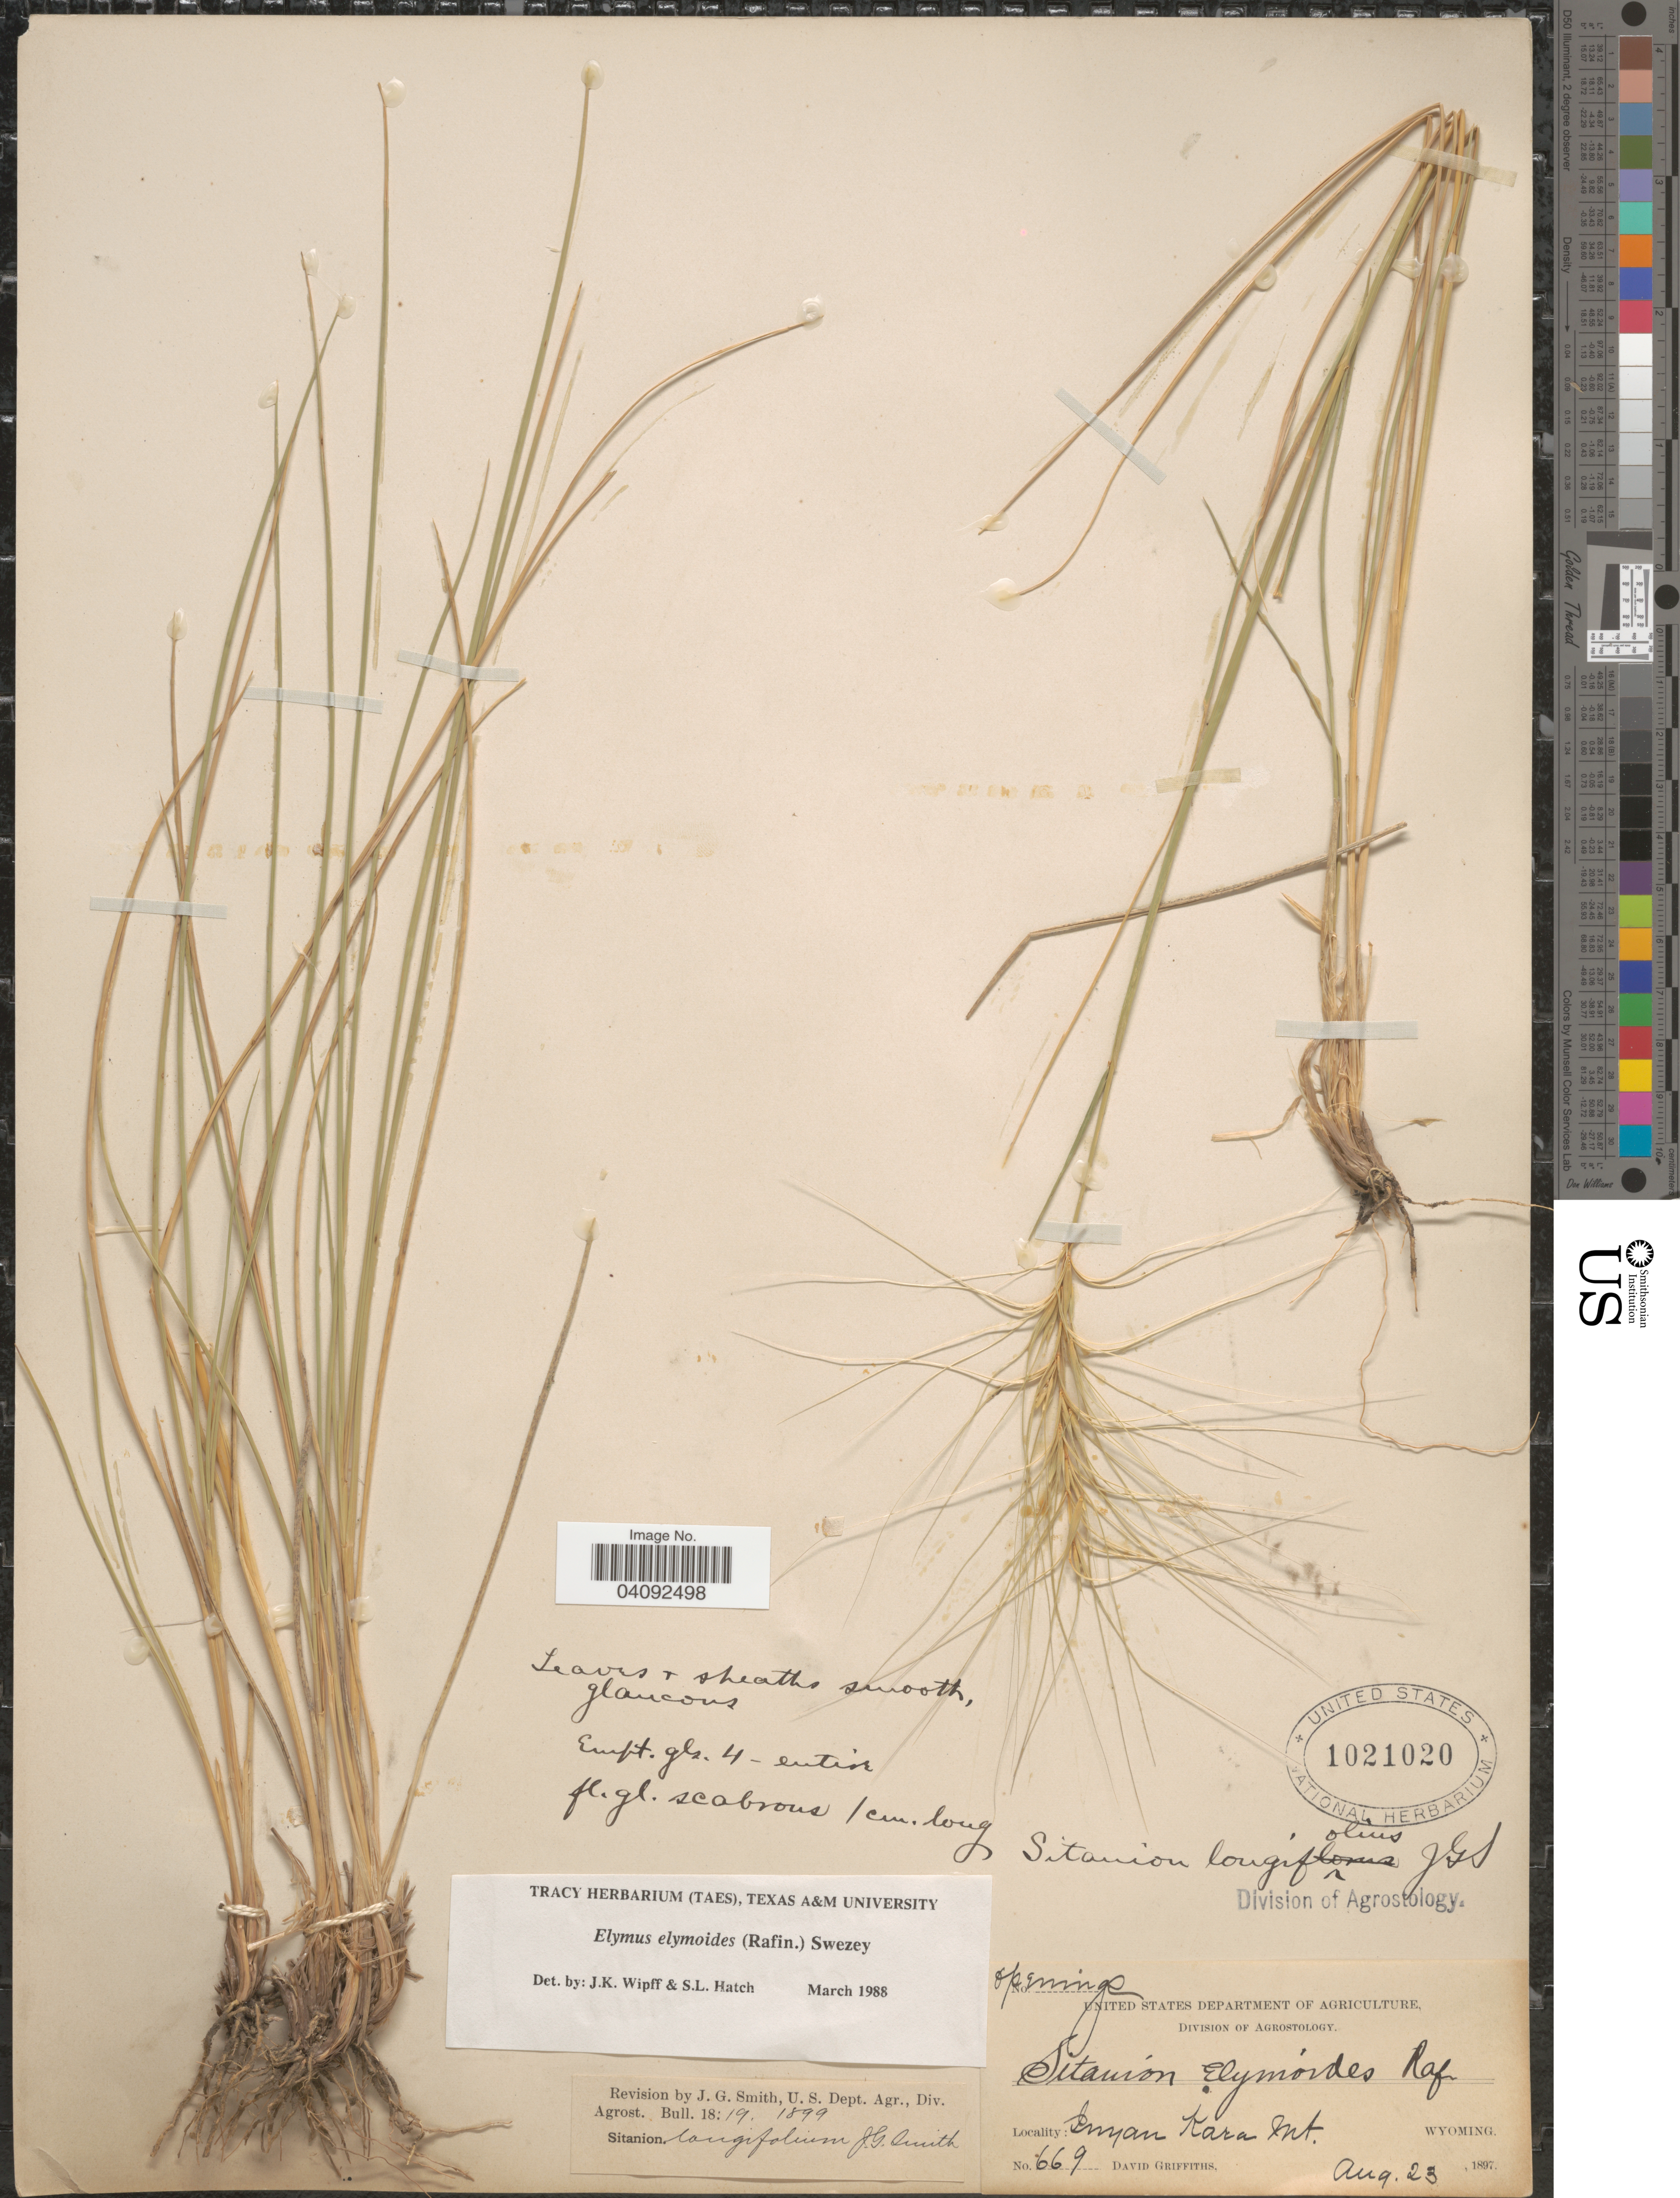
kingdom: Plantae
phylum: Tracheophyta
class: Liliopsida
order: Poales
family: Poaceae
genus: Elymus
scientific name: Elymus elymoides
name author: (Raf.) Swezey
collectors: D. Griffiths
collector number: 669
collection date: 1897-08-23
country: United States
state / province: Wyoming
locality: Inyan Kara Mountain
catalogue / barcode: US 1021020